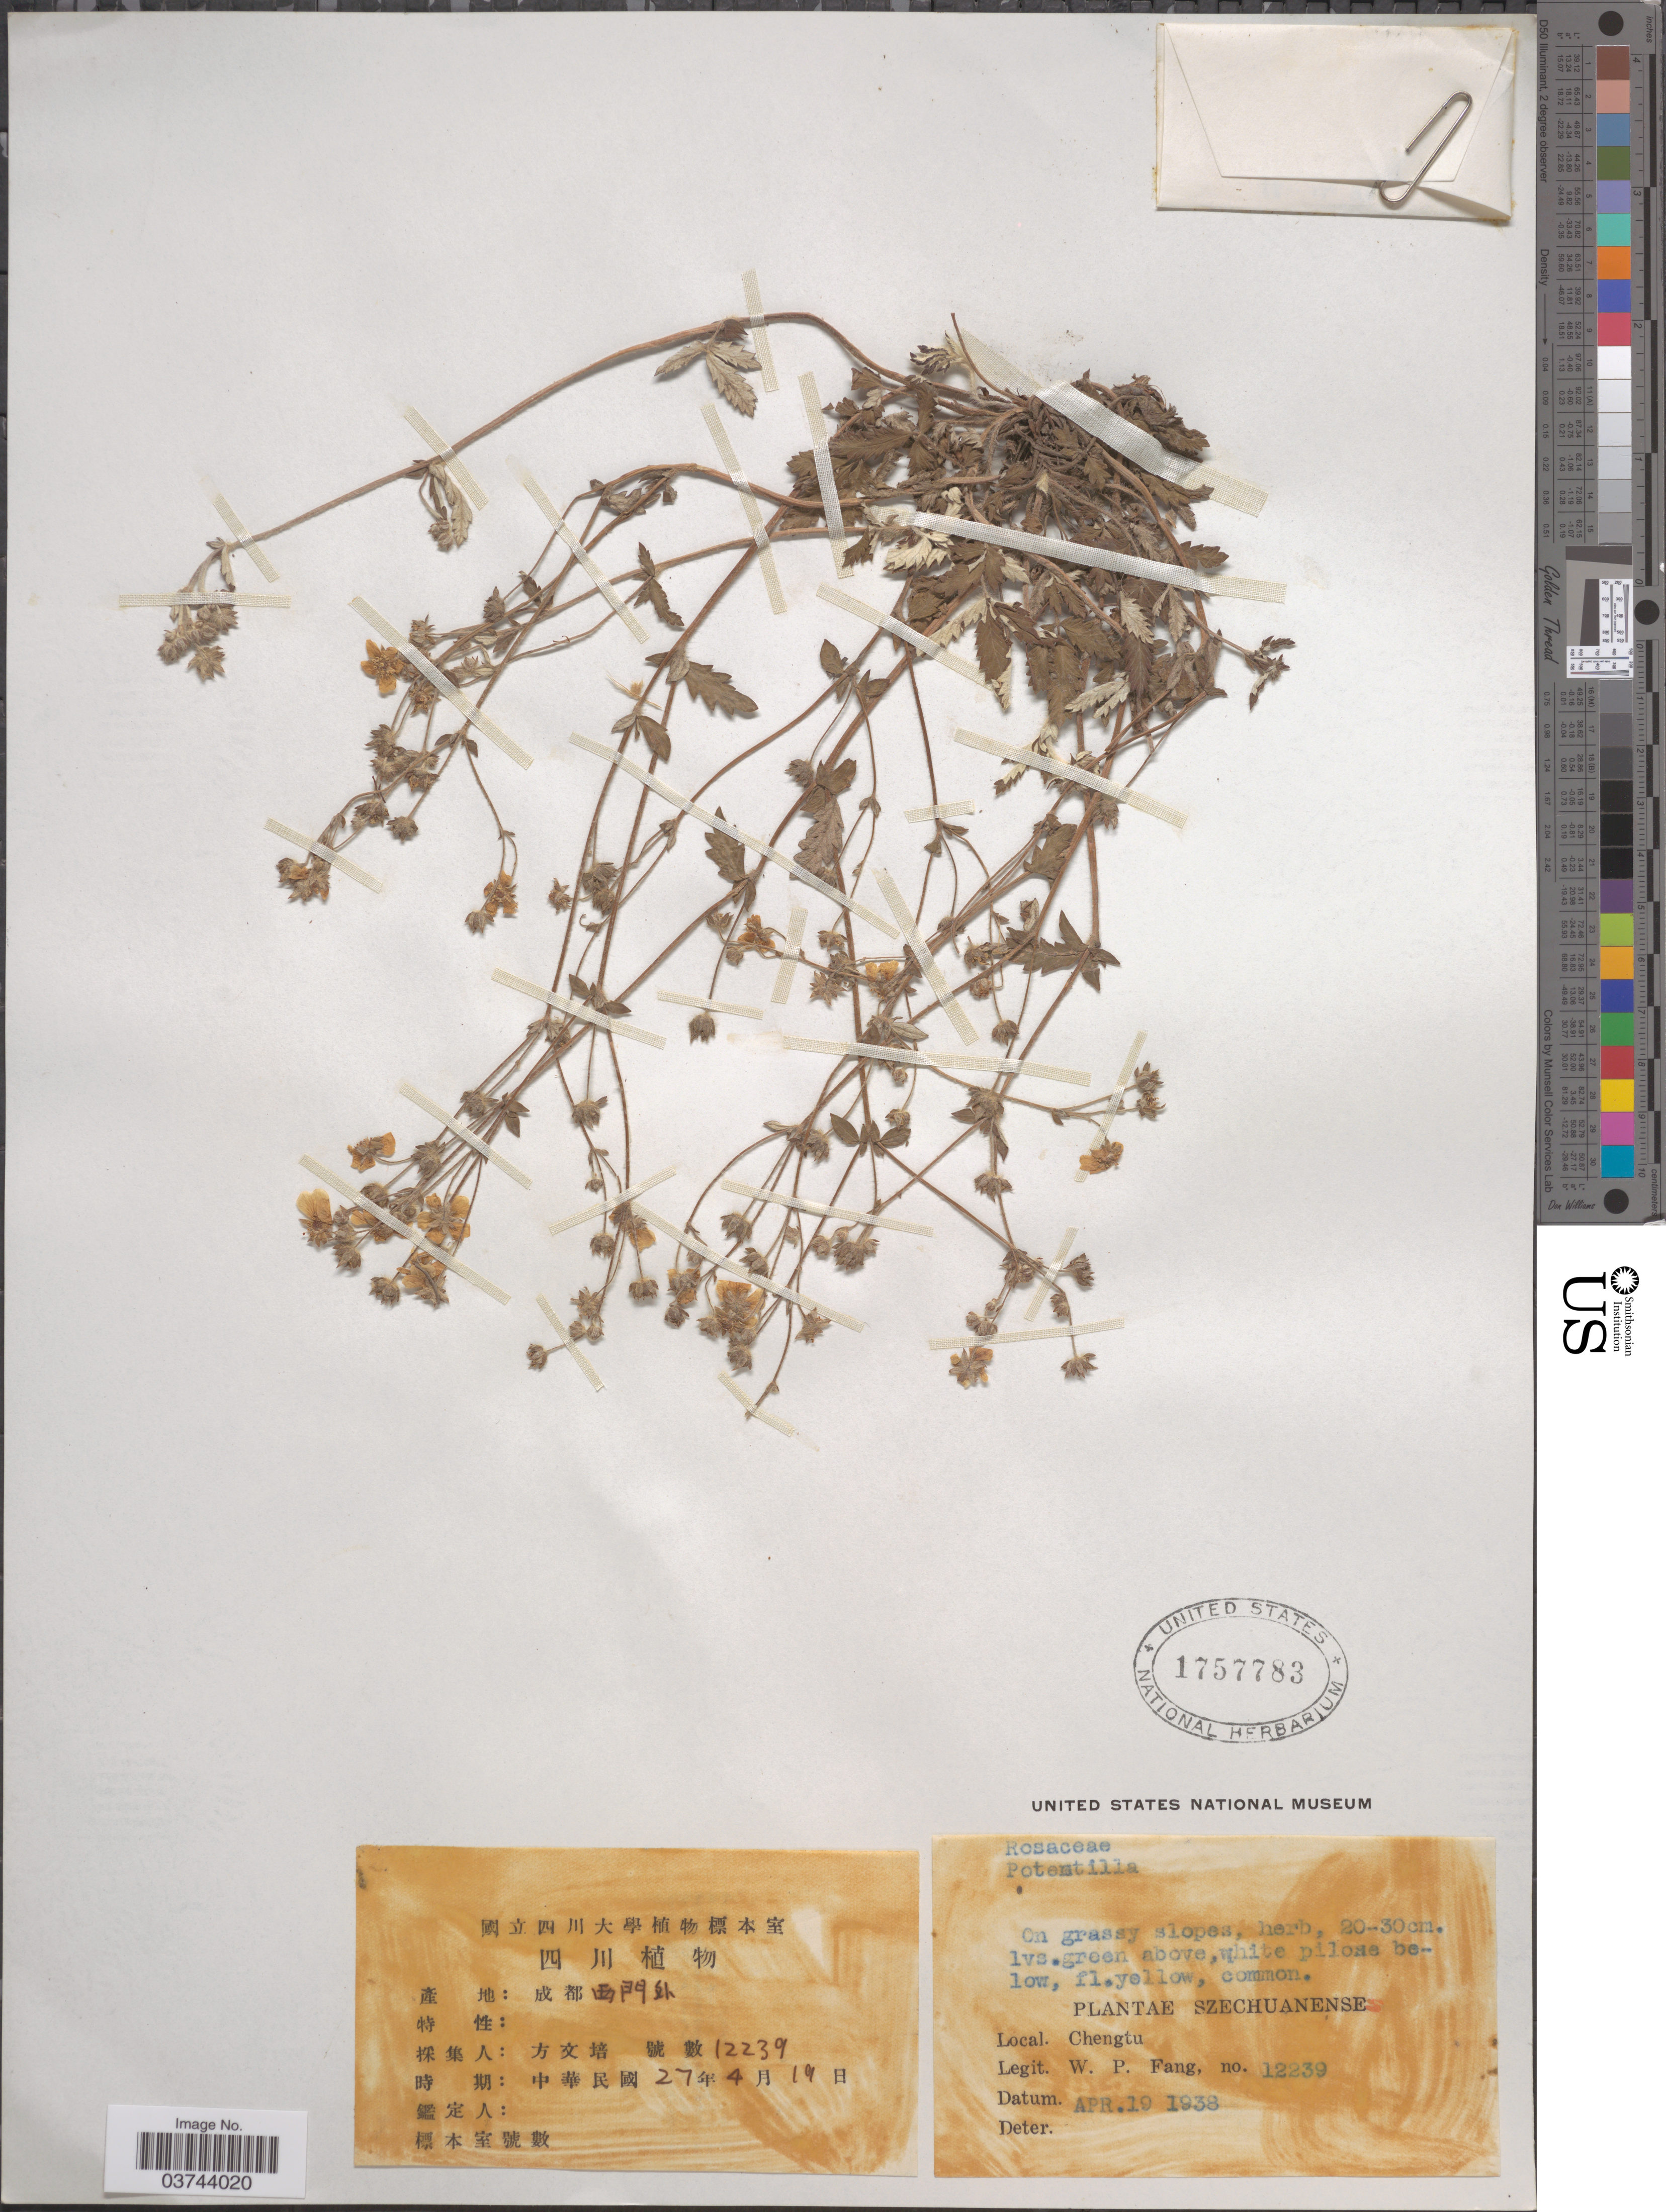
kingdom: Plantae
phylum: Tracheophyta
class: Magnoliopsida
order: Rosales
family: Rosaceae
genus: Potentilla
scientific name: Potentilla sp.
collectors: W. P. Fang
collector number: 12239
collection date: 1938-04-19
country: China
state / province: Sichuan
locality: Szechuanense. Chengtu.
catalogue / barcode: US 1757783